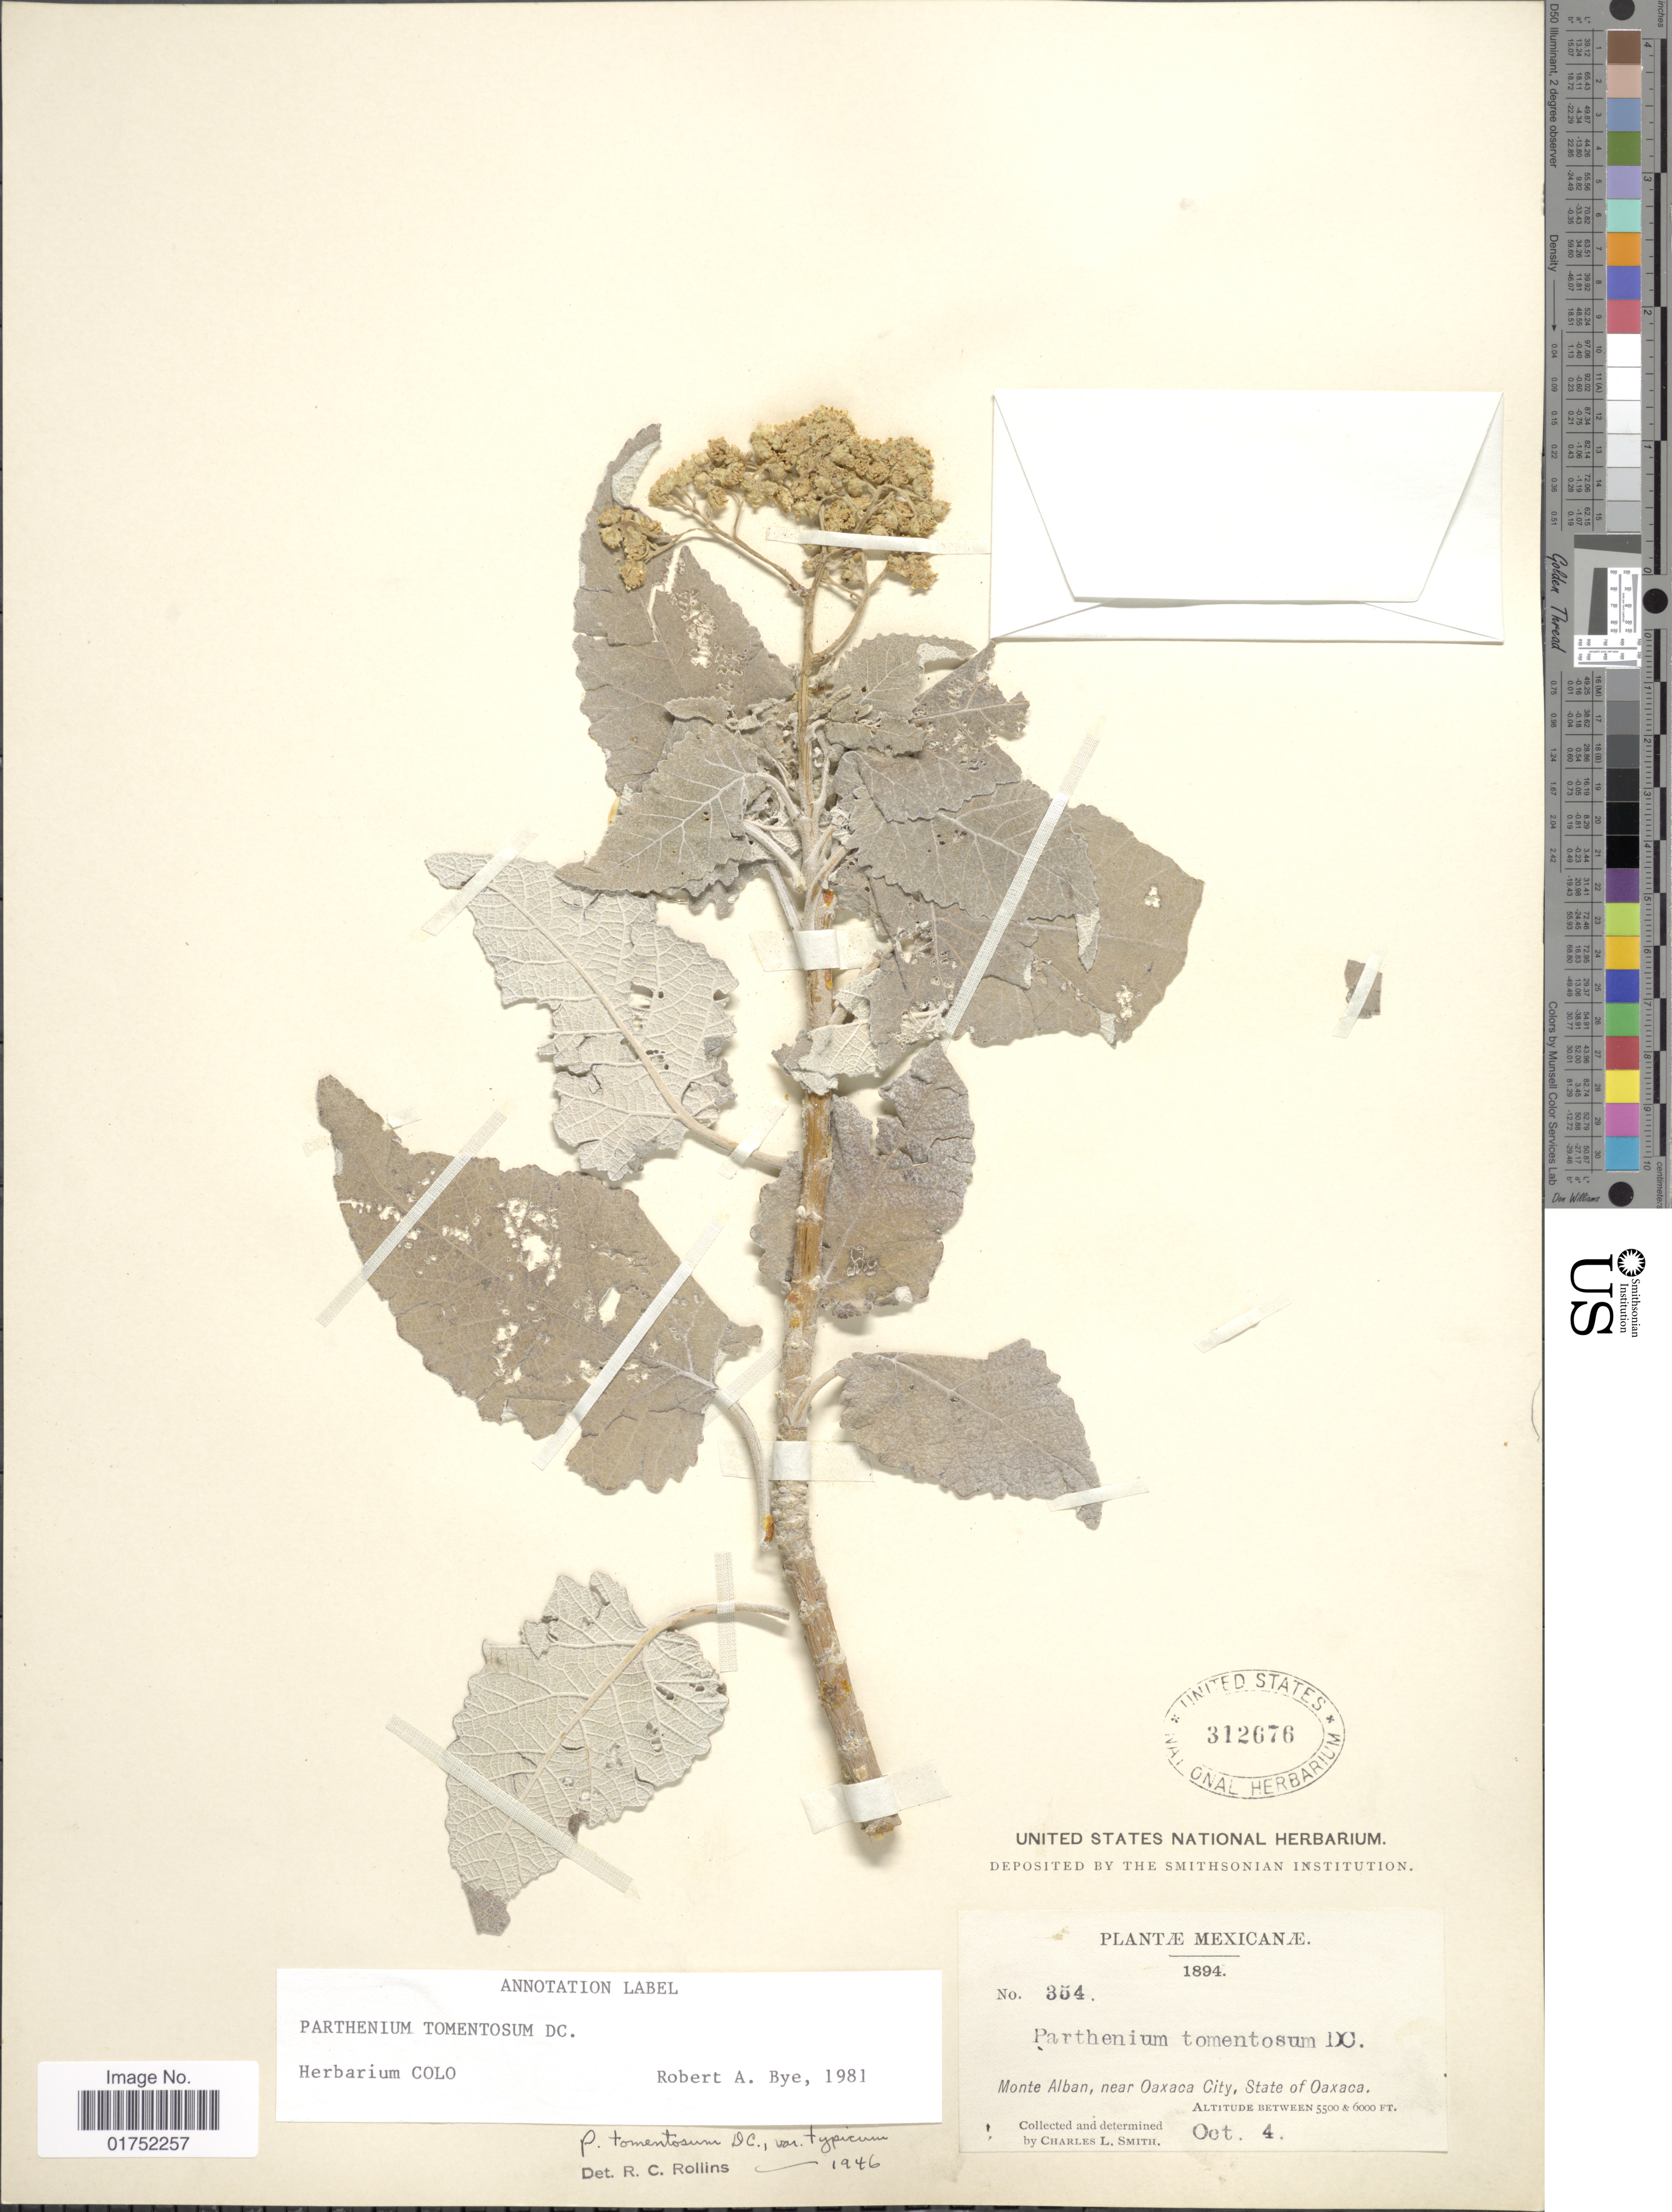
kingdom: Plantae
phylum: Tracheophyta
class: Magnoliopsida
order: Asterales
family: Asteraceae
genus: Parthenium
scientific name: Parthenium tomentosum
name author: DC.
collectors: C. L. Smith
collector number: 354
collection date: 1894-10-04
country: Mexico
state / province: Oaxaca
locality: Monte Alban, near Oaxaca City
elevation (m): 1676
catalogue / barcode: US 312676